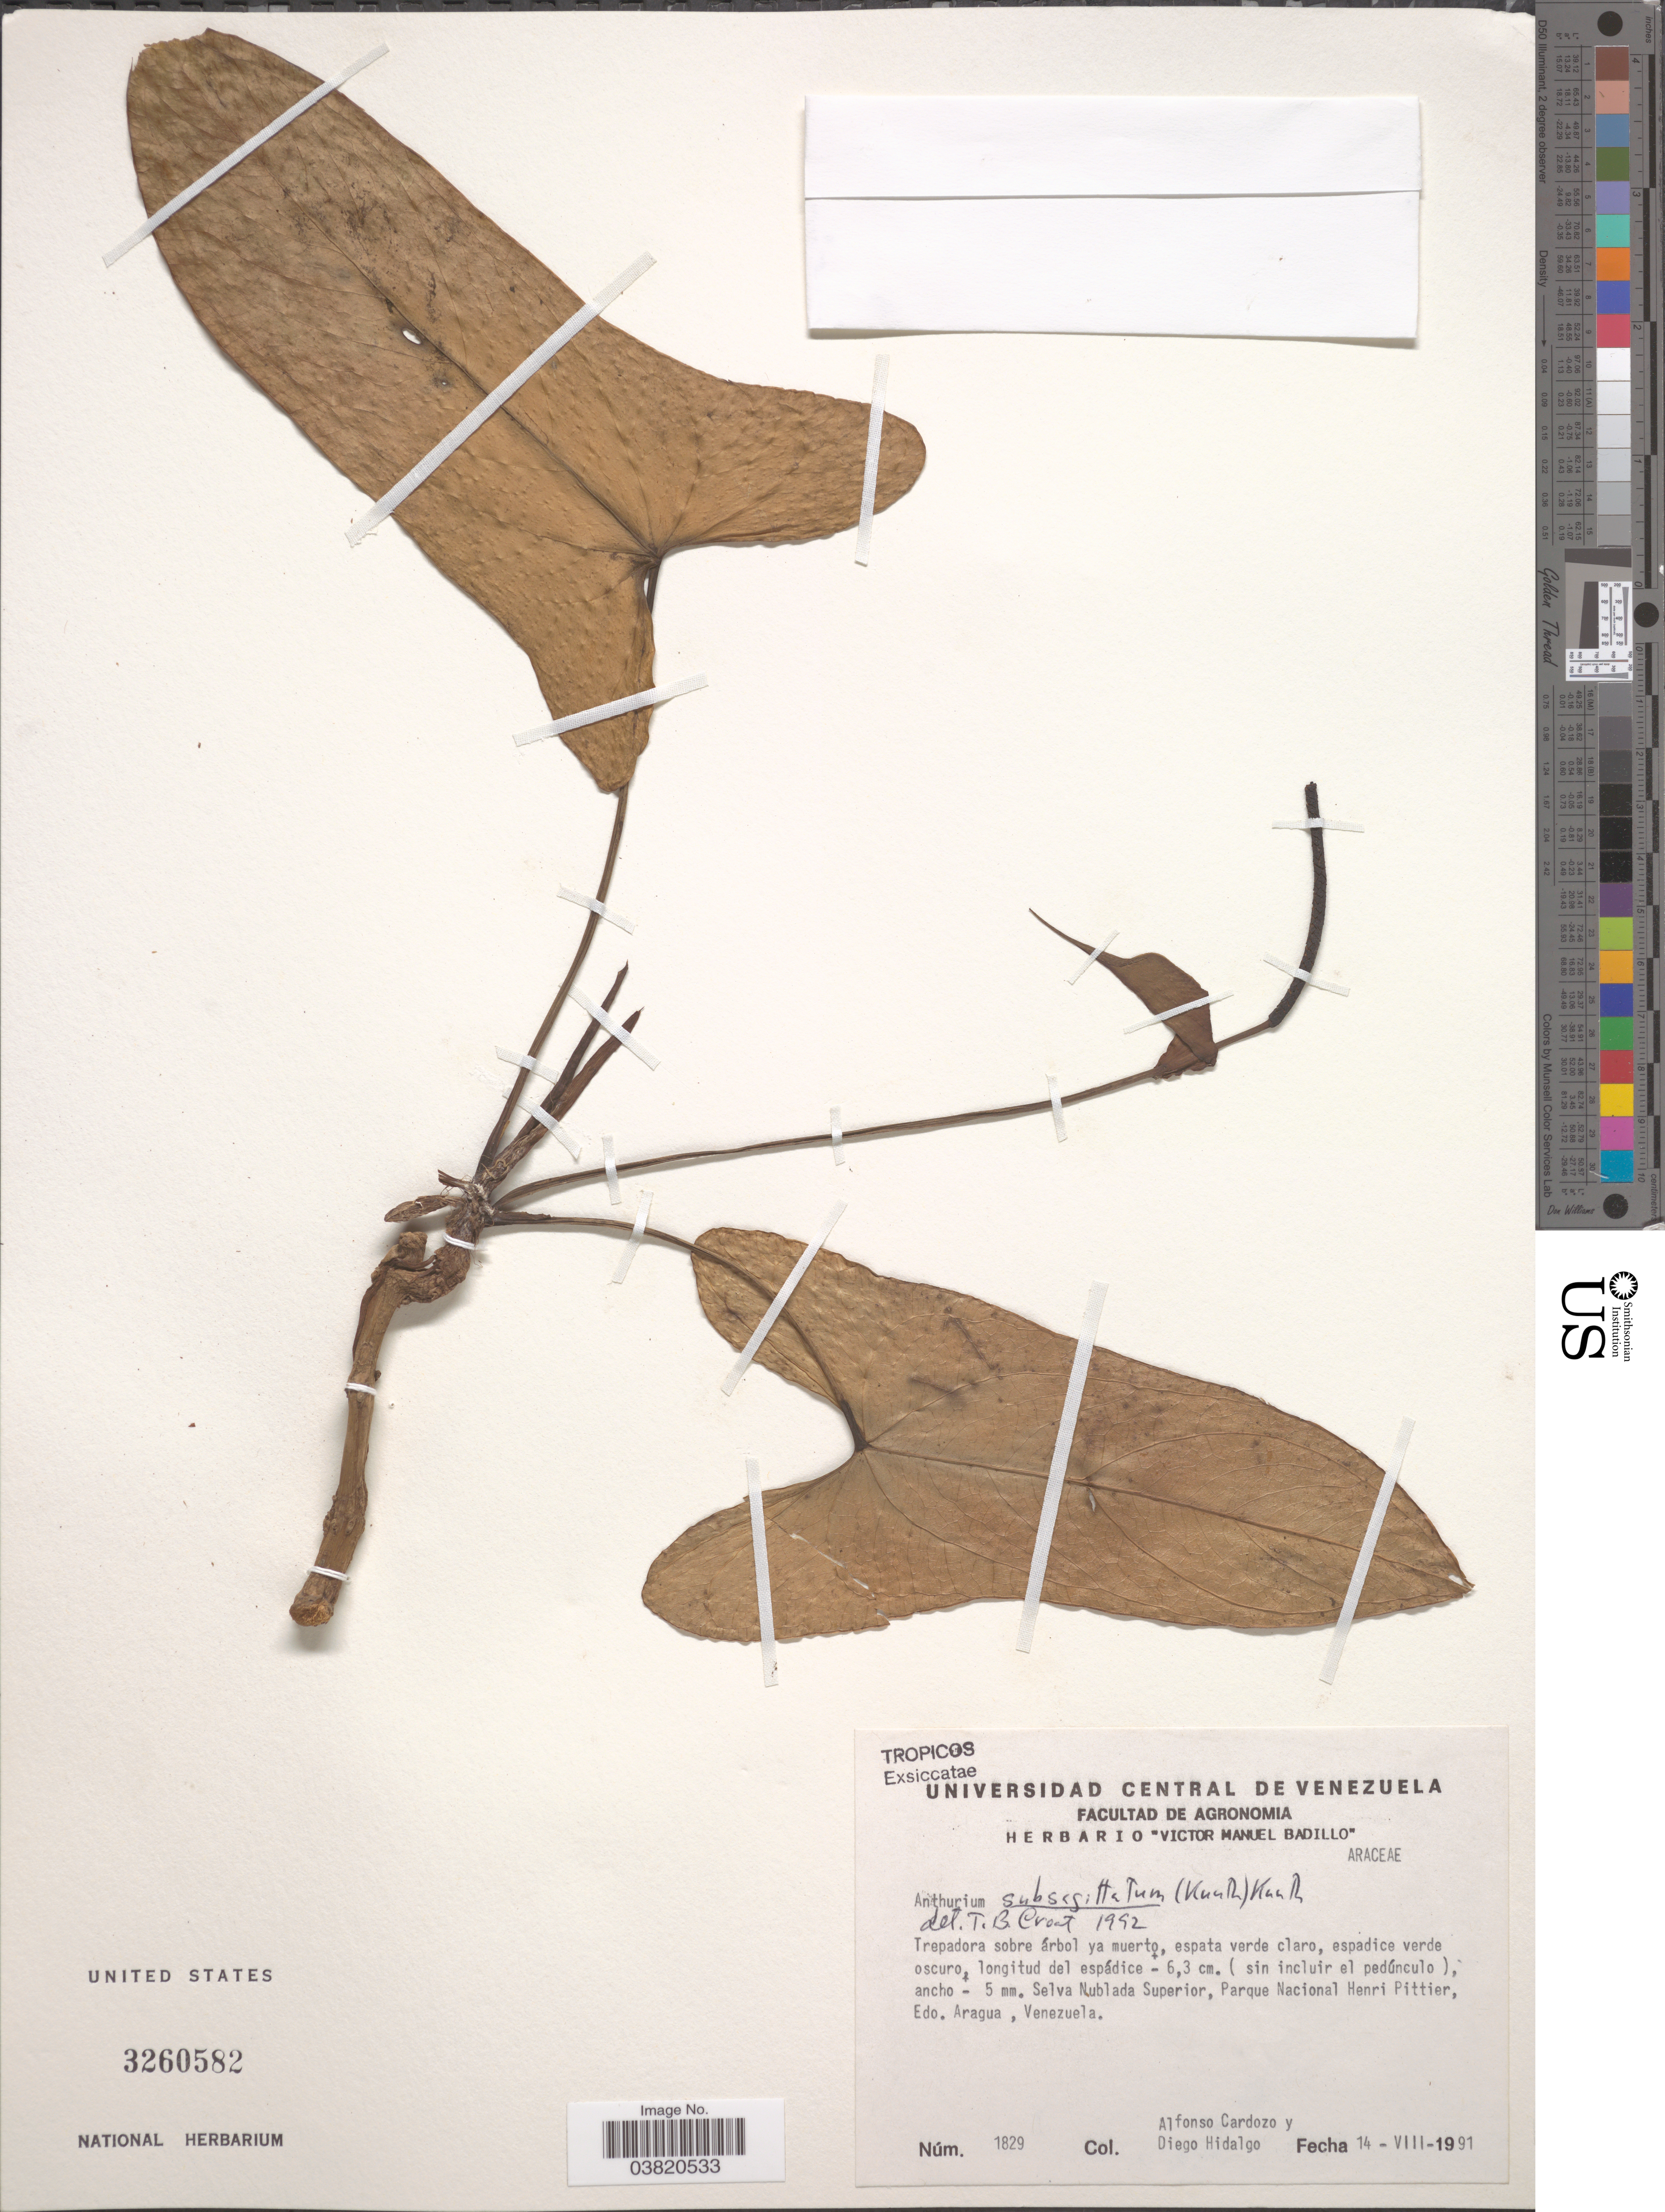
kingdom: Plantae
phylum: Tracheophyta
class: Liliopsida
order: Alismatales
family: Araceae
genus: Anthurium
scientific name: Anthurium subsagittatum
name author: (Kunth) Kunth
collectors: A. Cardozo & D. Hidalgo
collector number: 1829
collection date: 1991-08-14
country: Venezuela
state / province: Aragua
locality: Selva Nublada Superior, Parque Nacional Henri Pittier, Edo. Aragua.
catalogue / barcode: US 3260582